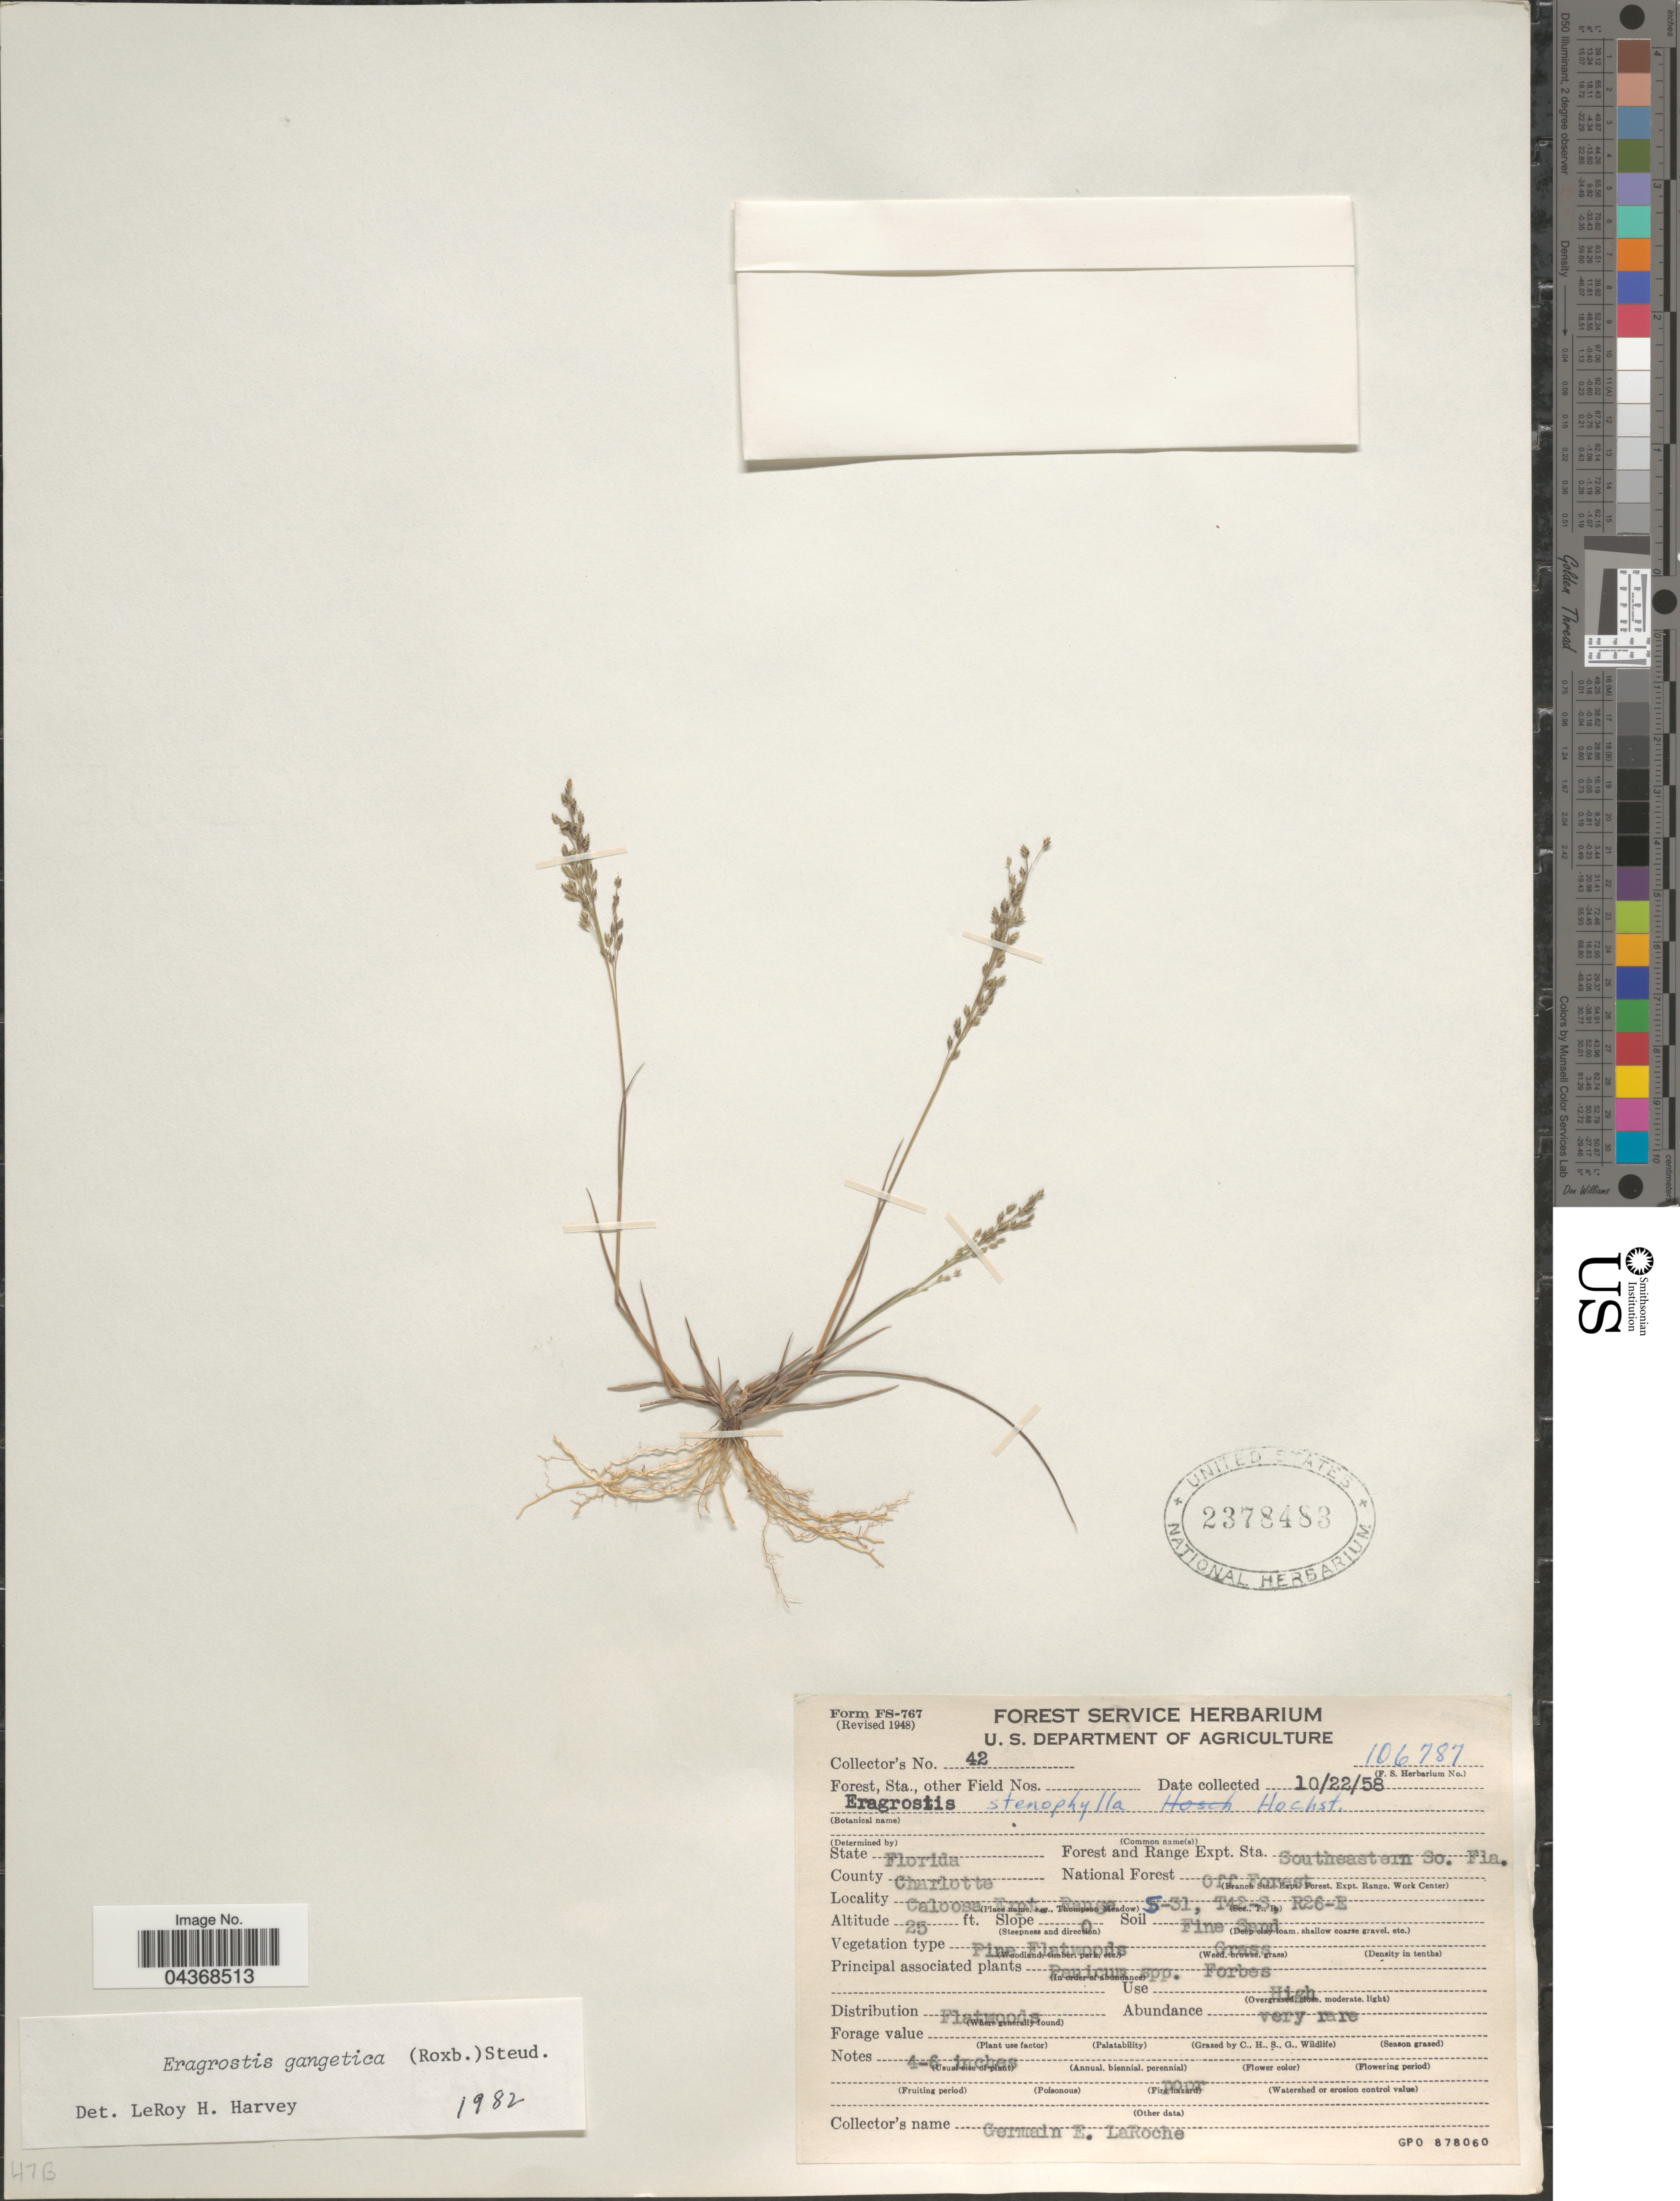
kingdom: Plantae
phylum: Tracheophyta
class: Liliopsida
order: Poales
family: Poaceae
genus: Eragrostis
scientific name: Eragrostis gangetica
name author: (Roxb.) Steud.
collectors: G. LaRoche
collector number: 42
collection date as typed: Transcribed d/m/y: 22/10/58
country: United States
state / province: Florida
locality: Forest and Range Expt. Sta. Southeastern So. Fla. County Charlotte. National Forest Off Forest. Caloosa Expt. Range S-31, T42-S, R26-E.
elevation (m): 8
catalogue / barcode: US 2378483